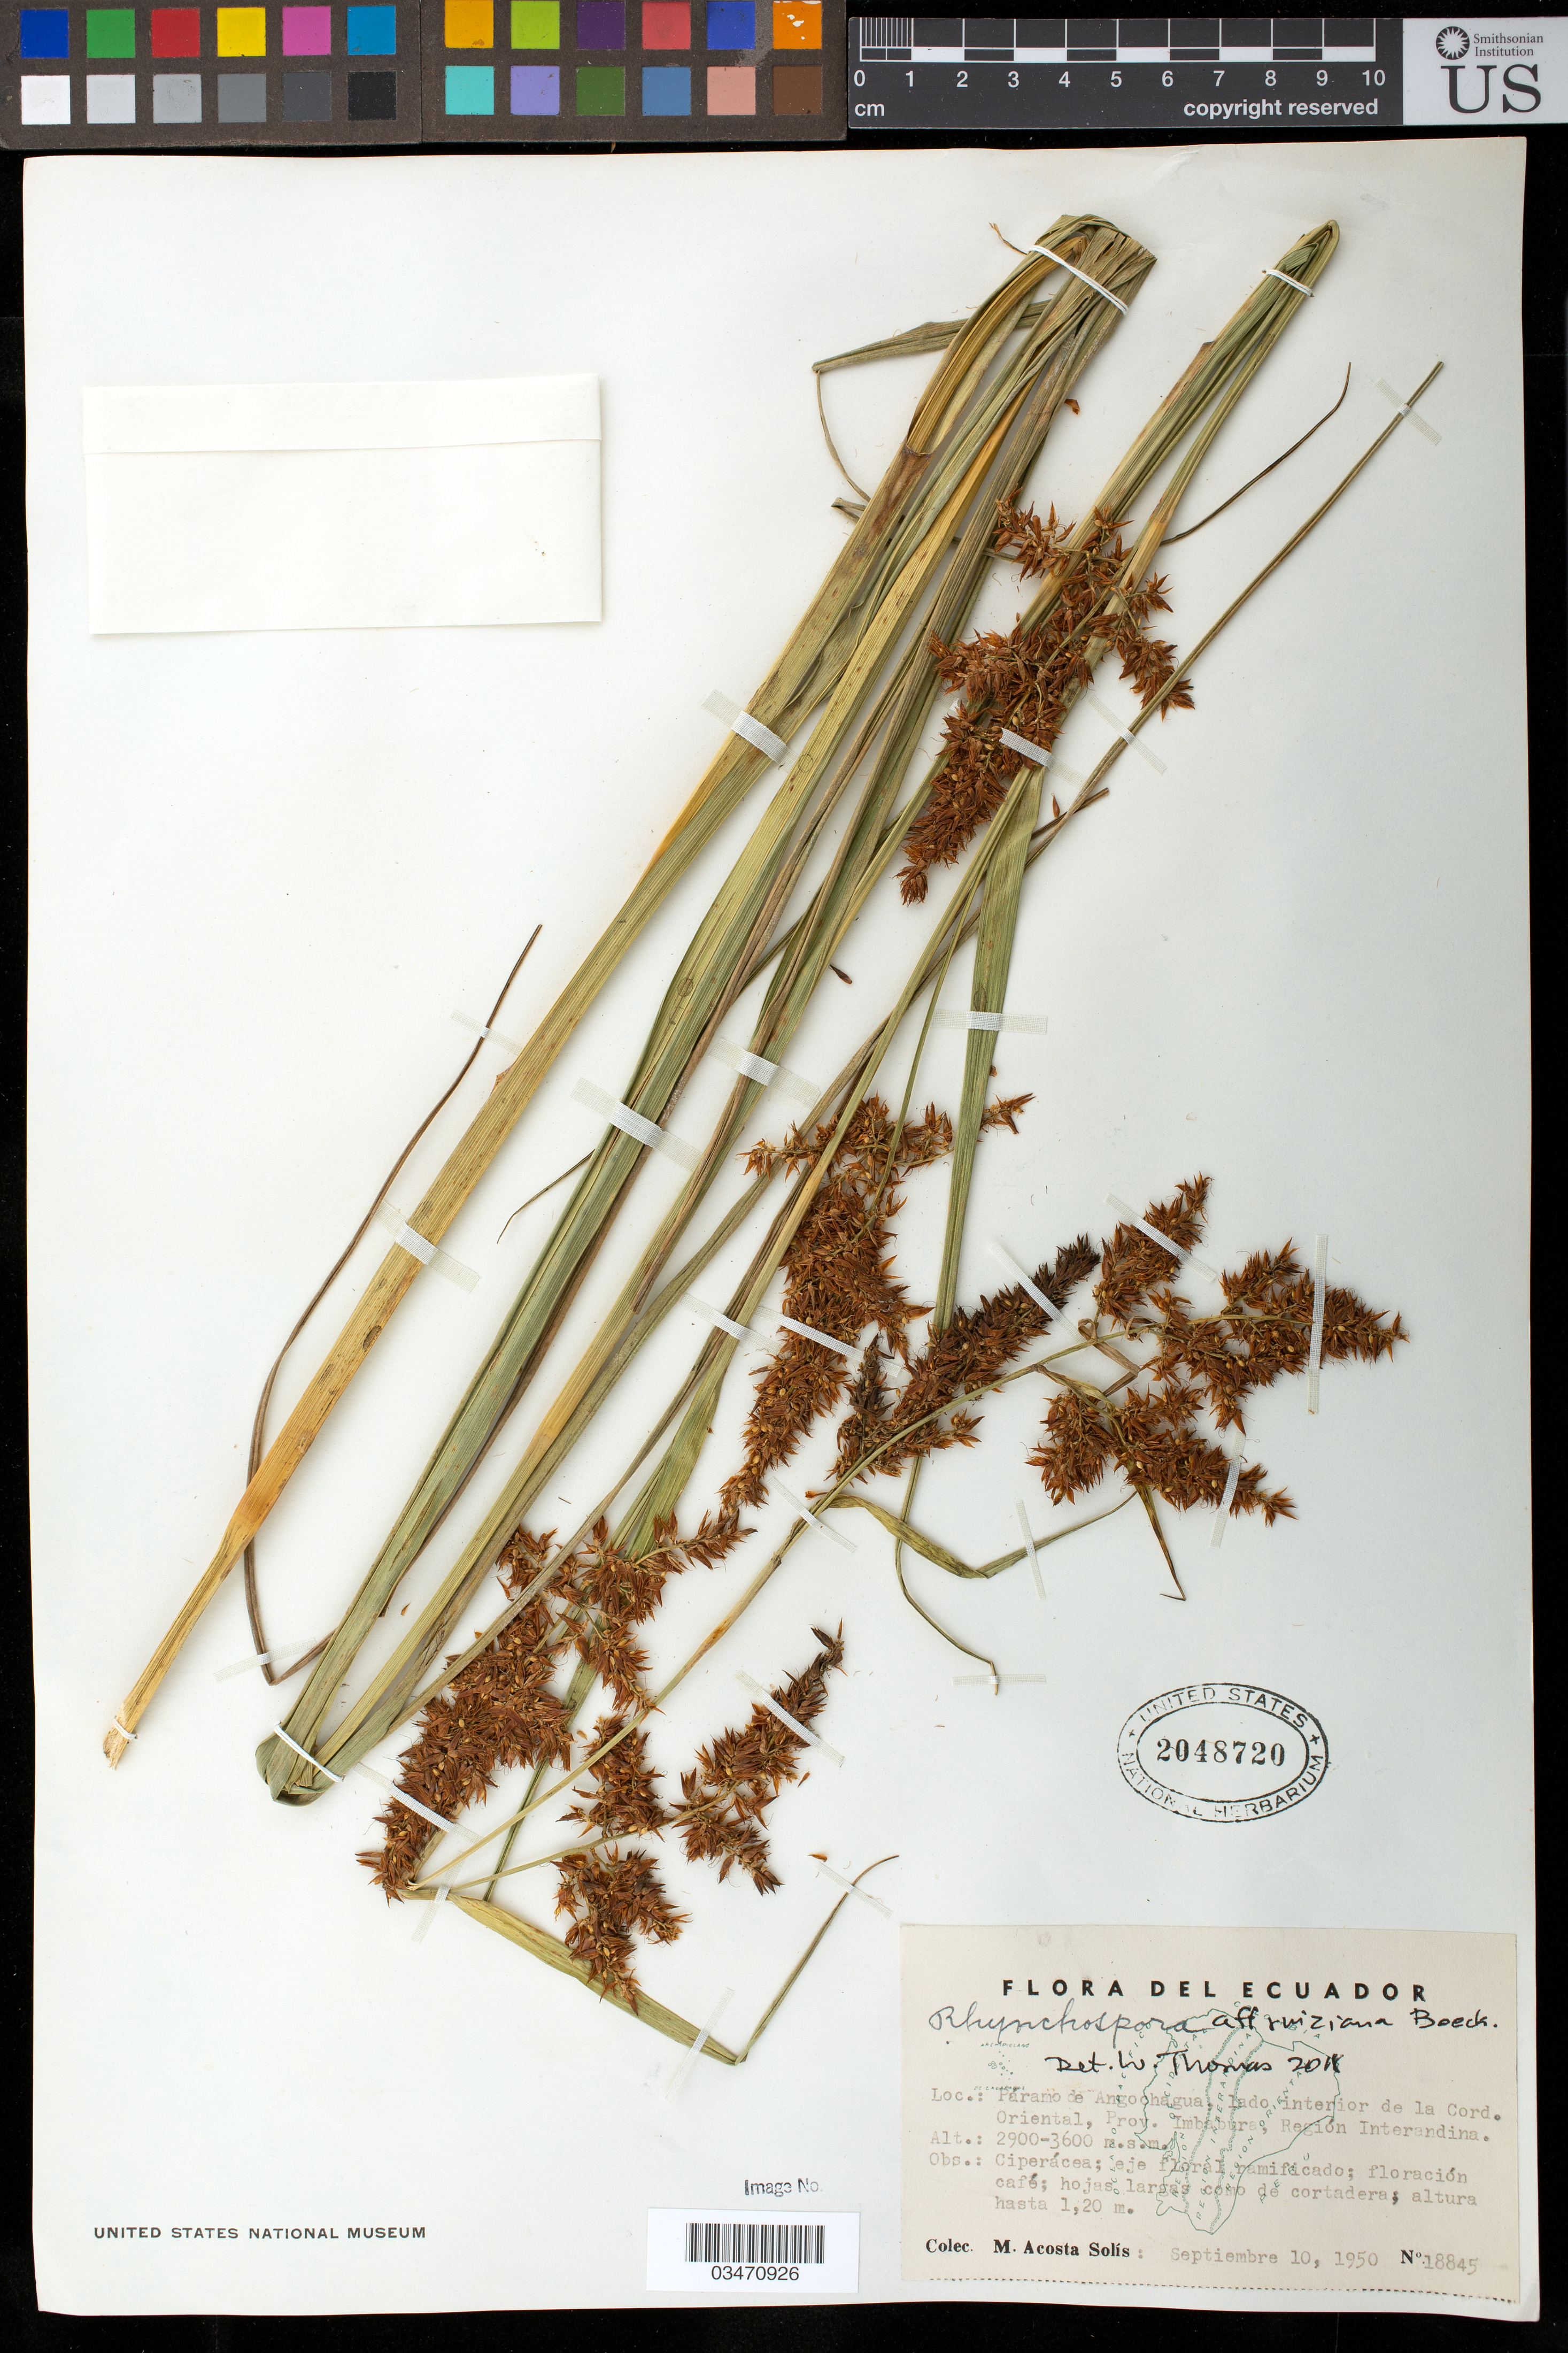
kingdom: Plantae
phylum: Tracheophyta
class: Liliopsida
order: Poales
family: Cyperaceae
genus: Rhynchospora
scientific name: Rhynchospora ruiziana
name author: Boeckeler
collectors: M. Acosta Solis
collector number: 18845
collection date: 1950-09-10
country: Ecuador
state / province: Imbabura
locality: Paramo de Angochagua, lado interior de la Cord. Oriental, Region Interandina.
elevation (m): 2900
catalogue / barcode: US 2048720